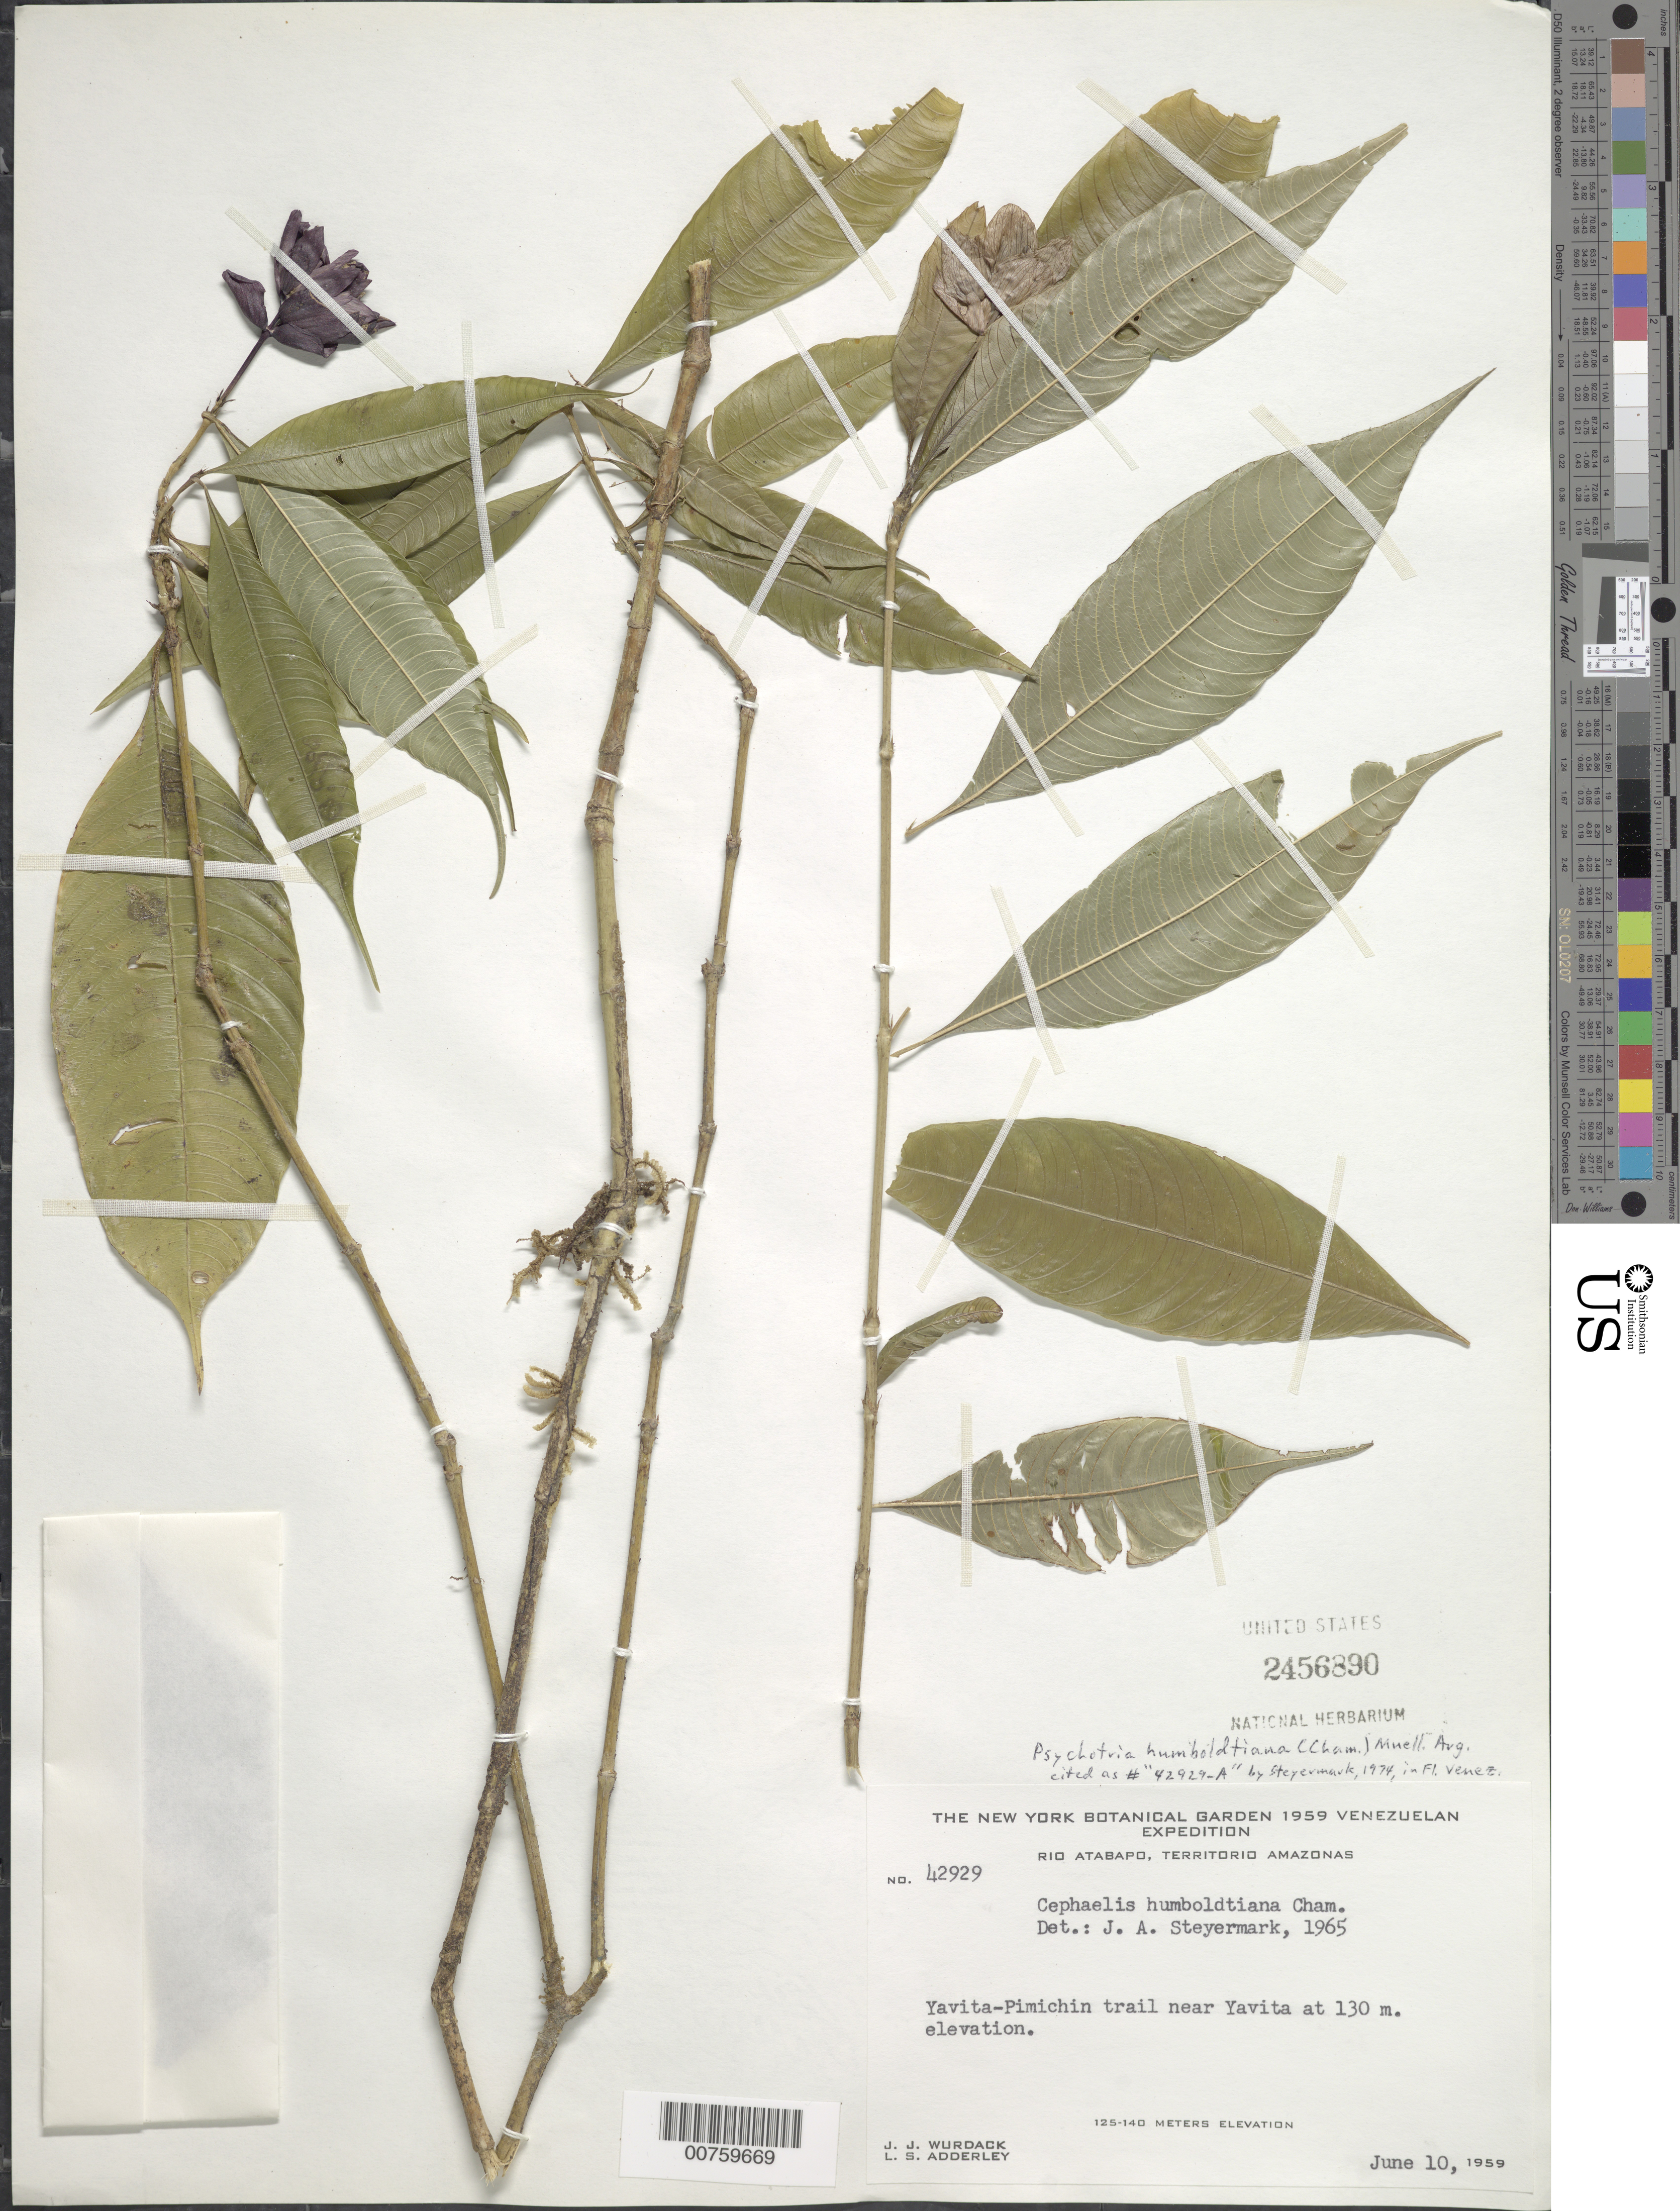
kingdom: Plantae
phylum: Tracheophyta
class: Magnoliopsida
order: Gentianales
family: Rubiaceae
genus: Psychotria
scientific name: Psychotria humboldtiana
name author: (Cham.) Müll. Arg.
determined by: Steyermark, Julian A., (VEN)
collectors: J. J. Wurdack & L. S. Adderley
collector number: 42929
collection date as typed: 10-Jun-59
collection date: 1959-06-10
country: Venezuela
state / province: Amazonas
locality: Río Atabapo, Yavita-Pimichin trail near Yavita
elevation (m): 125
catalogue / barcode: US 2456890